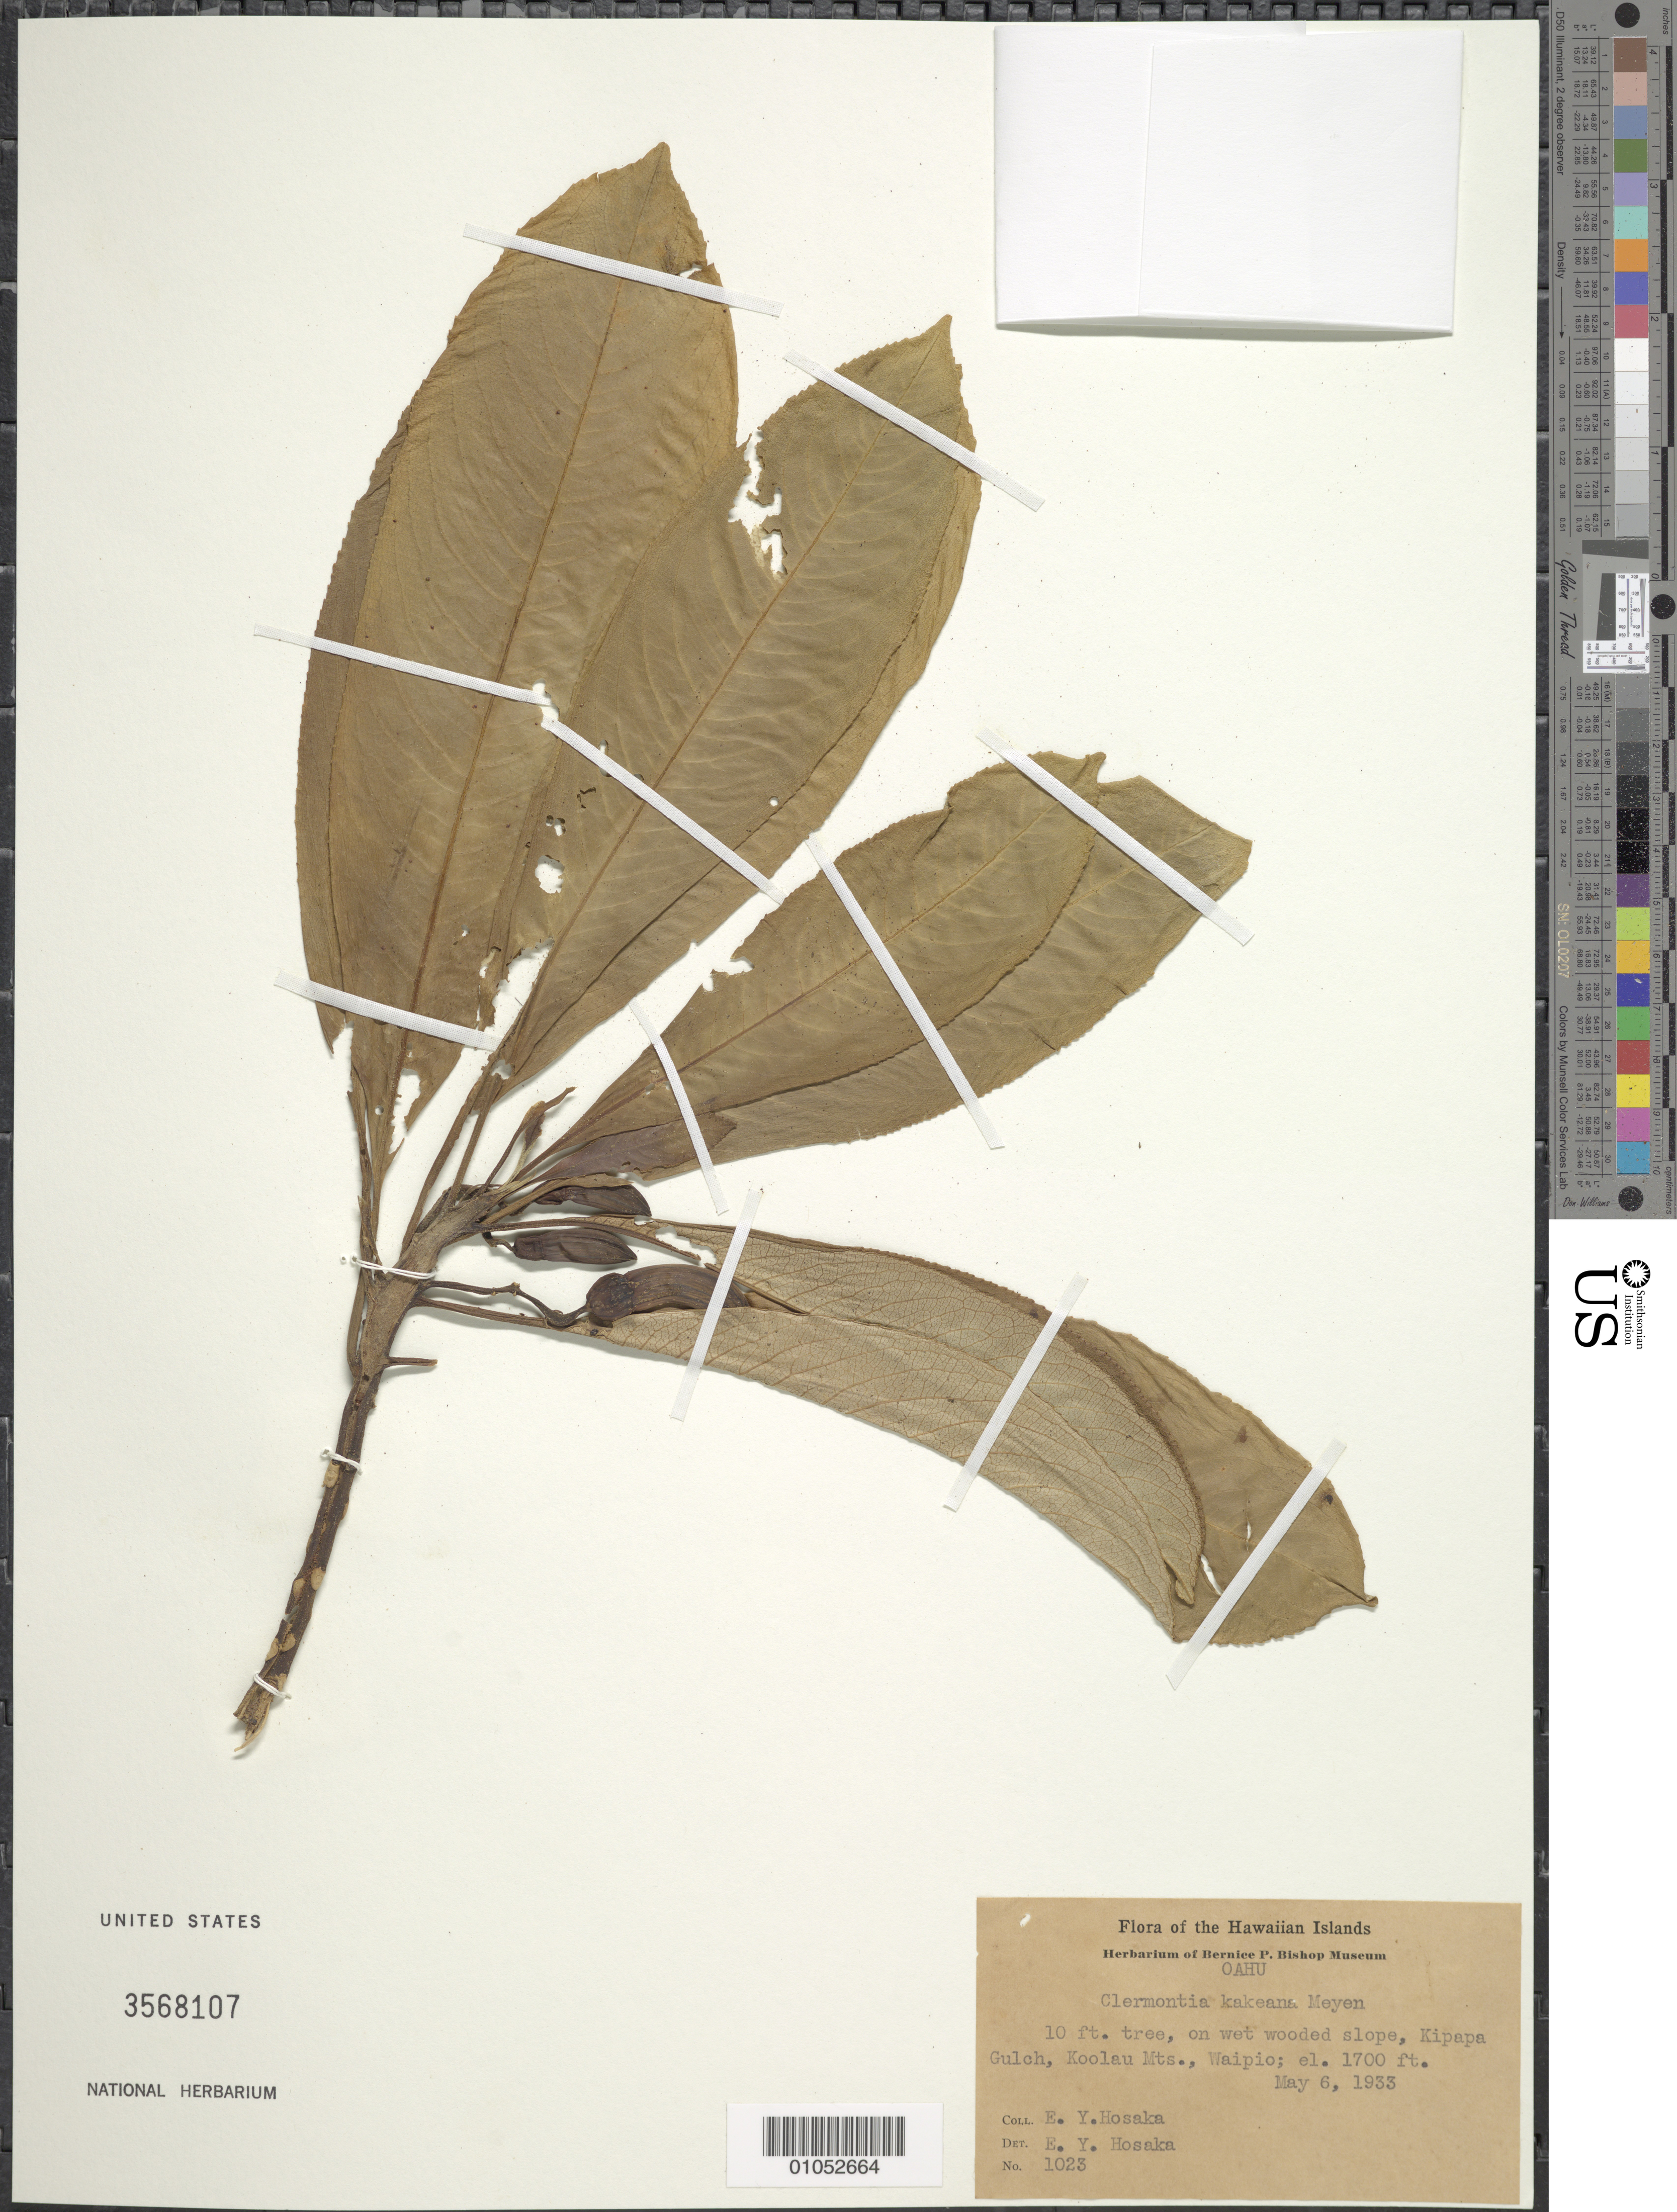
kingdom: Plantae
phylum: Tracheophyta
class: Magnoliopsida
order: Asterales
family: Campanulaceae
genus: Clermontia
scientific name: Clermontia kakeana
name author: Meyen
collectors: E. Y. Hosaka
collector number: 1023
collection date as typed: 6 May 1933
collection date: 1933-05-06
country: United States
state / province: Hawaii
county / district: Honolulu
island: Oahu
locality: Kipapa Gulch, Koolau Mts., Waipio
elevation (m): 518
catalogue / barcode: US 3568107